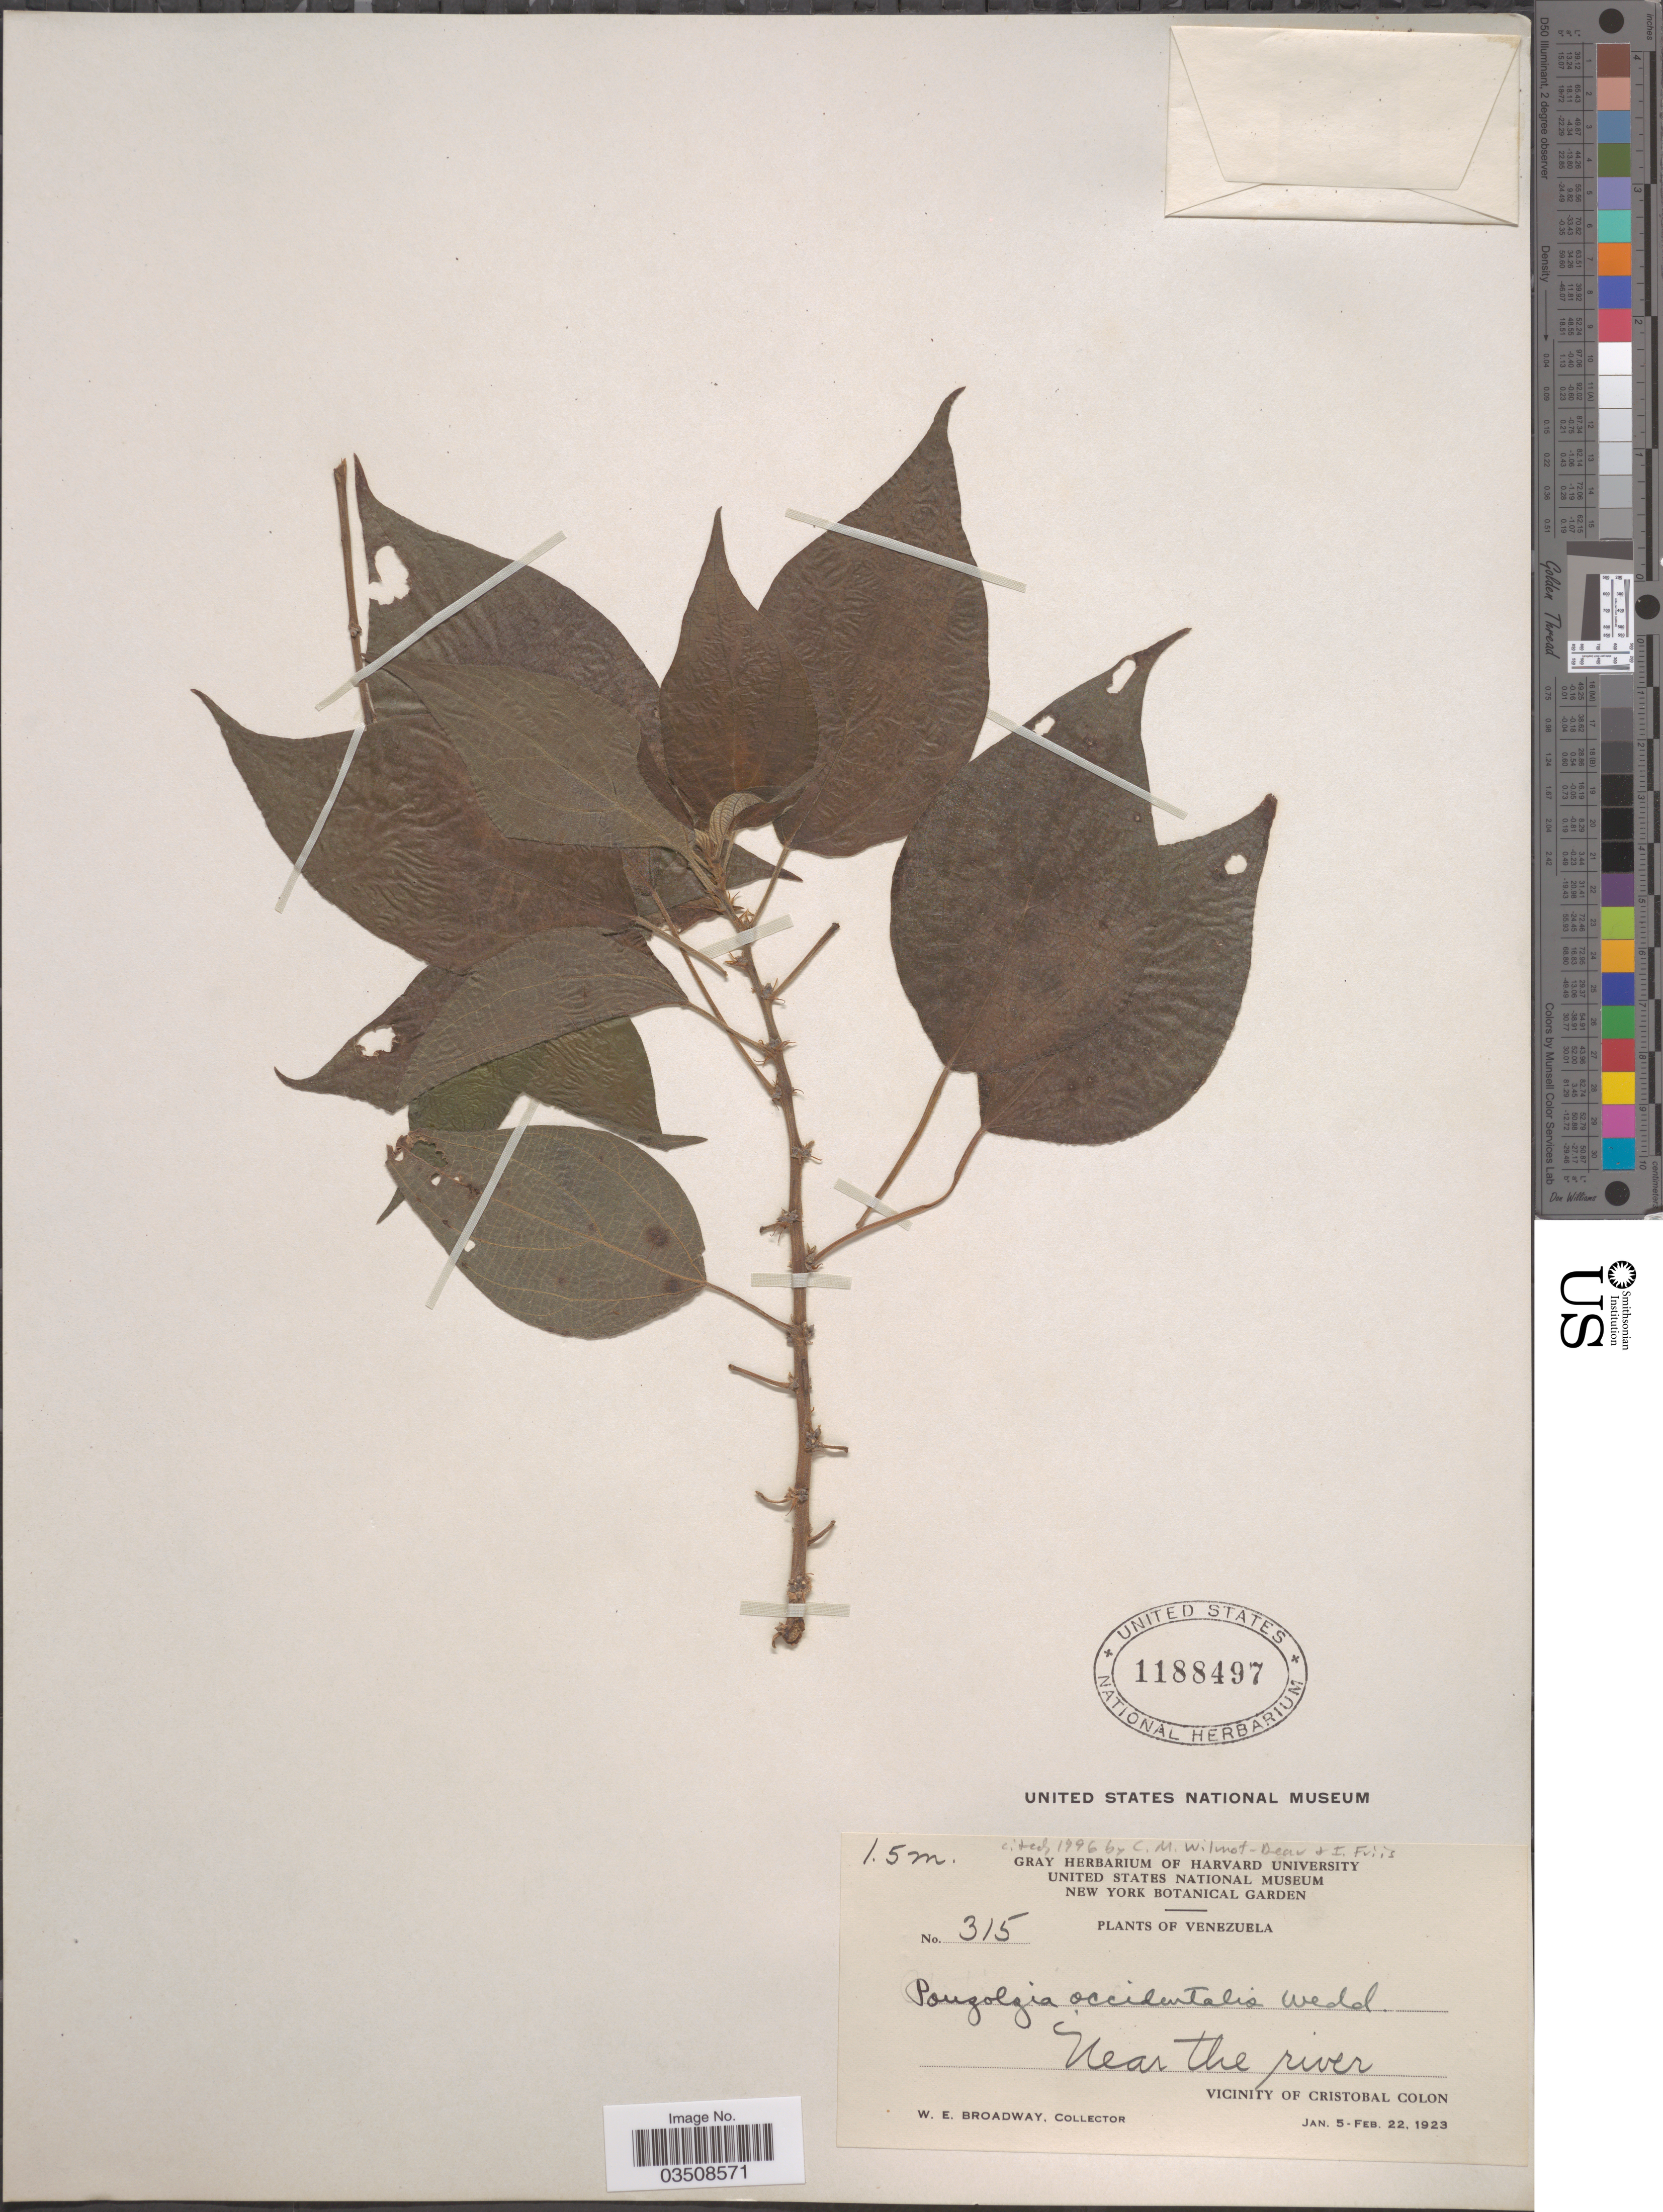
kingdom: Plantae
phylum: Tracheophyta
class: Magnoliopsida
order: Rosales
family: Urticaceae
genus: Pouzolzia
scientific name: Pouzolzia occidentalis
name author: (Liebm.) Wedd.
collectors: W. E. Broadway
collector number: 315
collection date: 1923-01-05/1923-02-22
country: Venezuela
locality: Near the river. Vicinity of Cristobal Colon.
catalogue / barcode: US 1188497